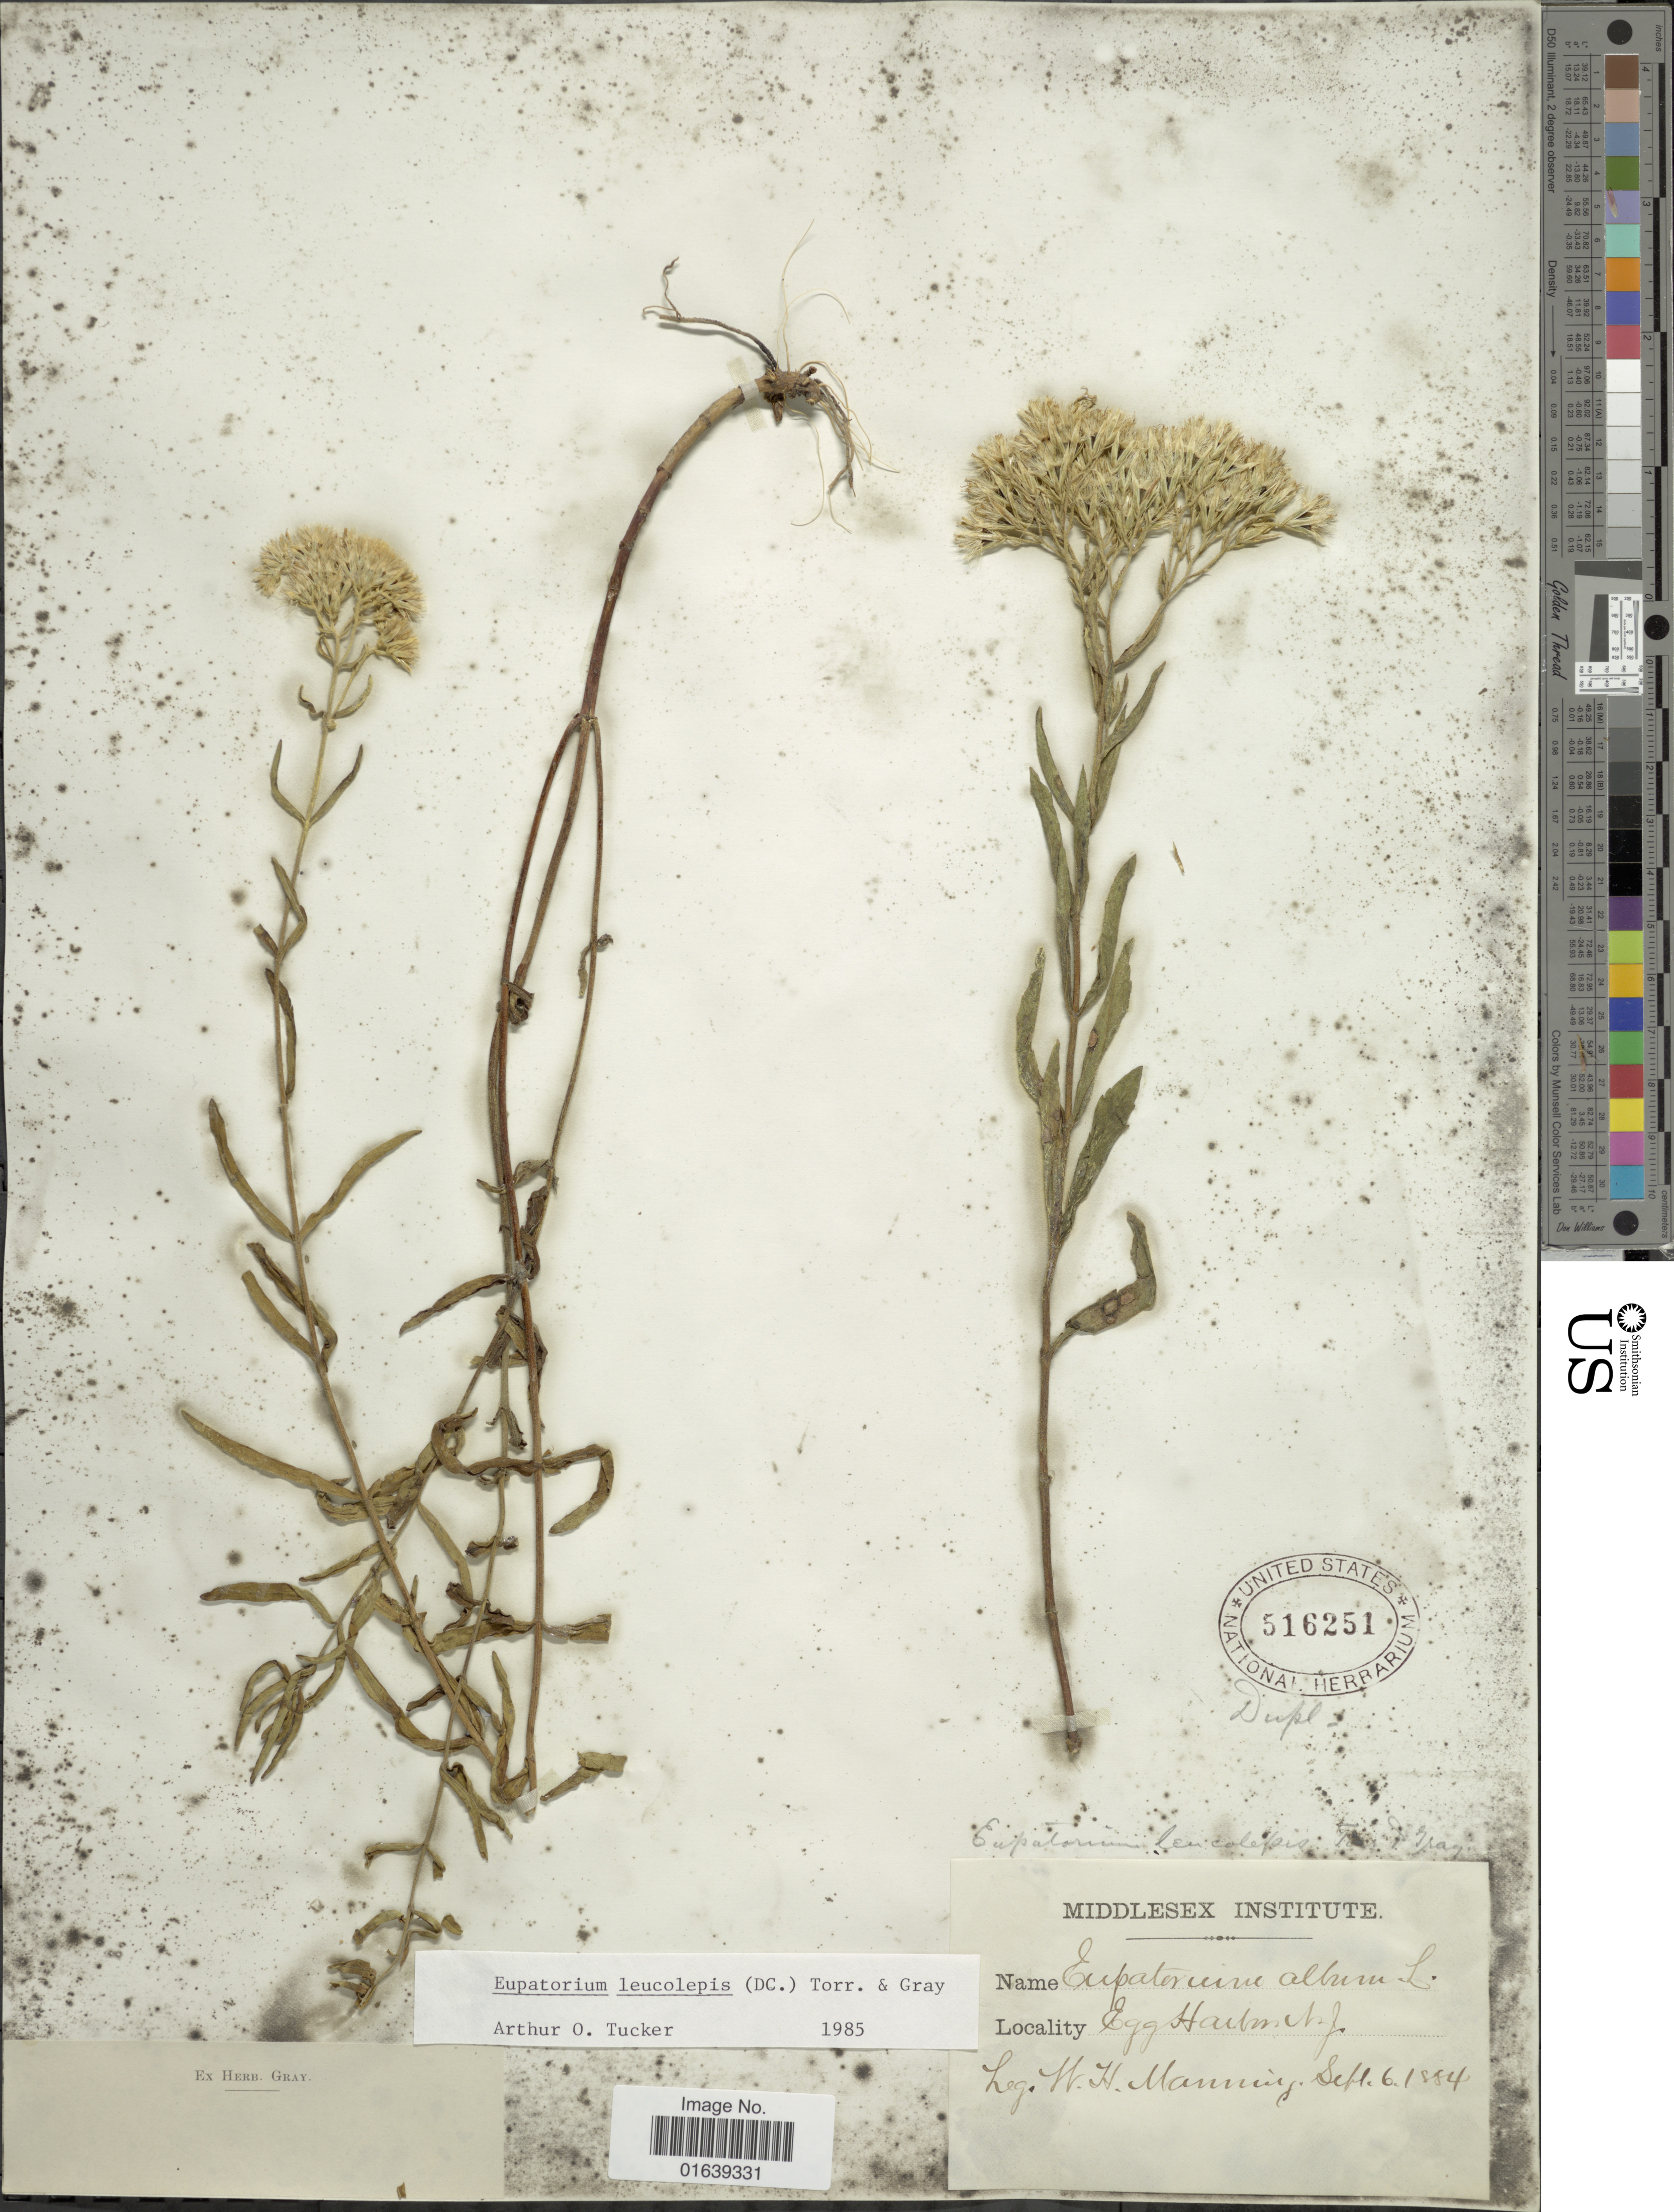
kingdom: Plantae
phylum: Tracheophyta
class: Magnoliopsida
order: Asterales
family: Asteraceae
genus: Eupatorium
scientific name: Eupatorium leucolepis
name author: (DC.) Torr. & A. Gray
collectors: M. Manning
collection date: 1884-09-06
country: United States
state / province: New Jersey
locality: Egg Harbor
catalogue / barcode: US 516251